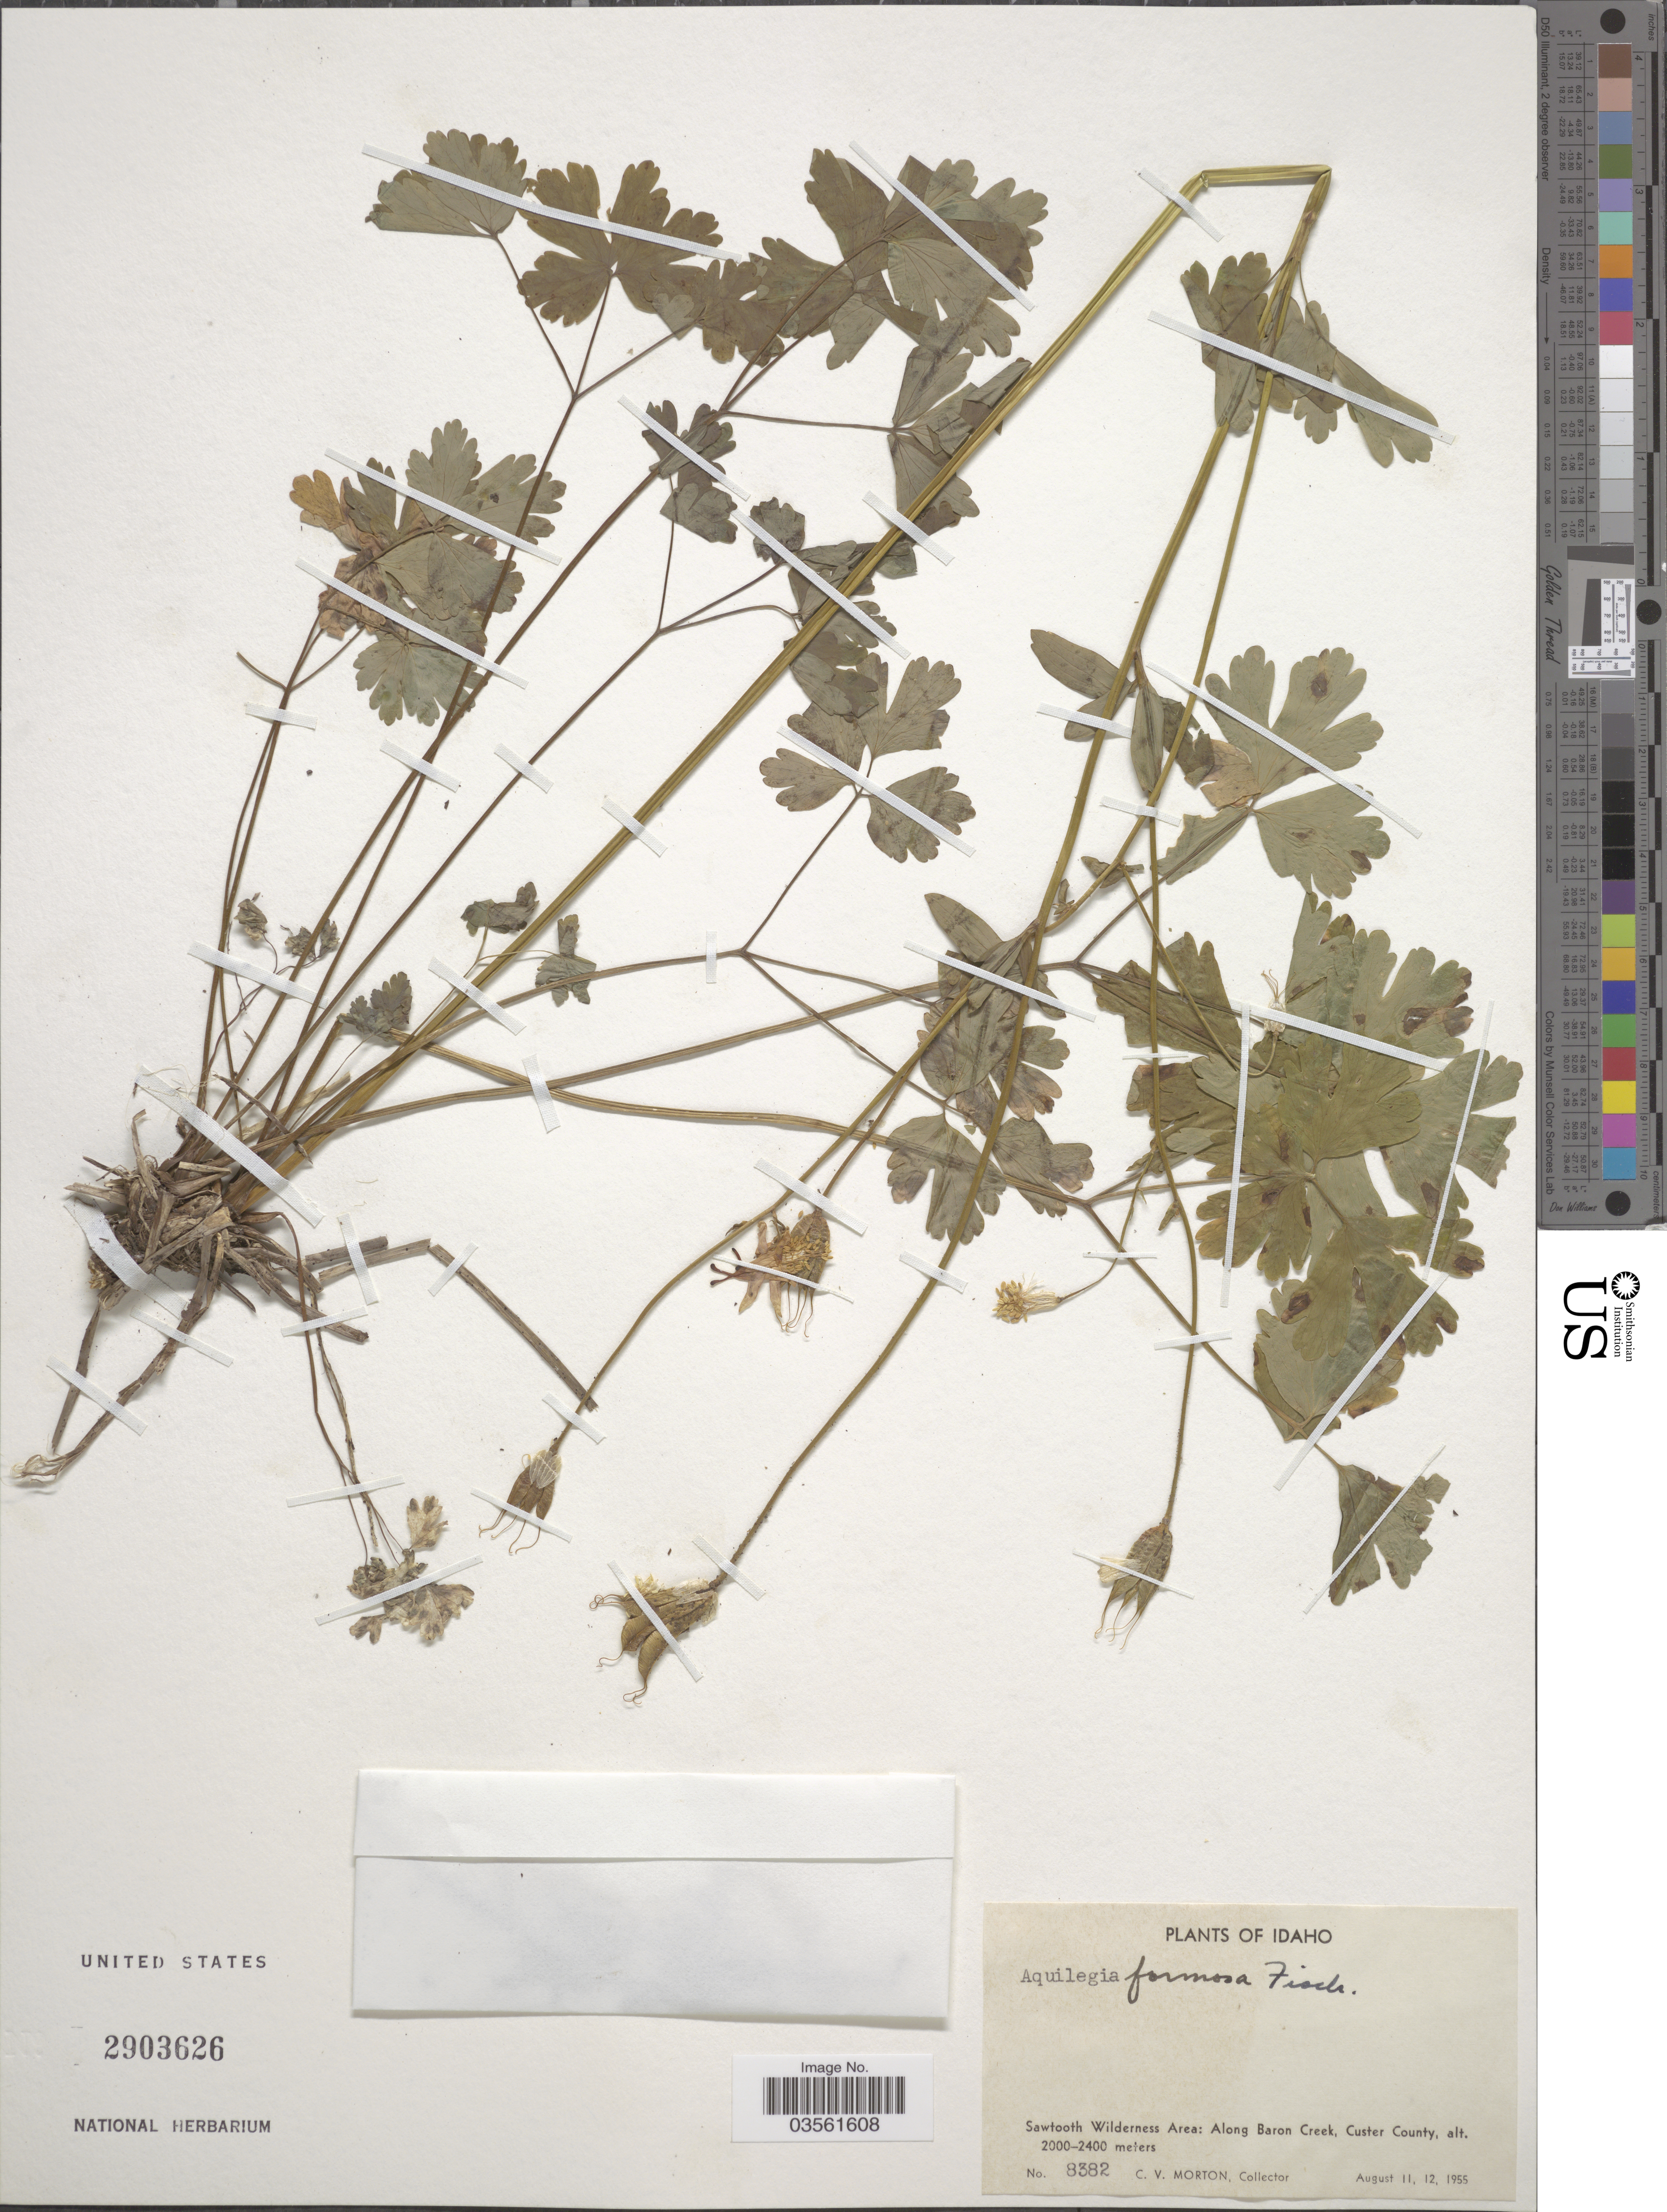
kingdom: Plantae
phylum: Tracheophyta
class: Magnoliopsida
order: Ranunculales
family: Ranunculaceae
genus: Aquilegia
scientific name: Aquilegia formosa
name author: Fisch. ex DC.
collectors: C. V. Morton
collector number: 8382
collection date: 1955-08-11/1955-08-12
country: United States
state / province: Idaho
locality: Sawtooth Wilderness Area: Along Baron Creek, Custer County.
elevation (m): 2000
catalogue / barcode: US 2903626